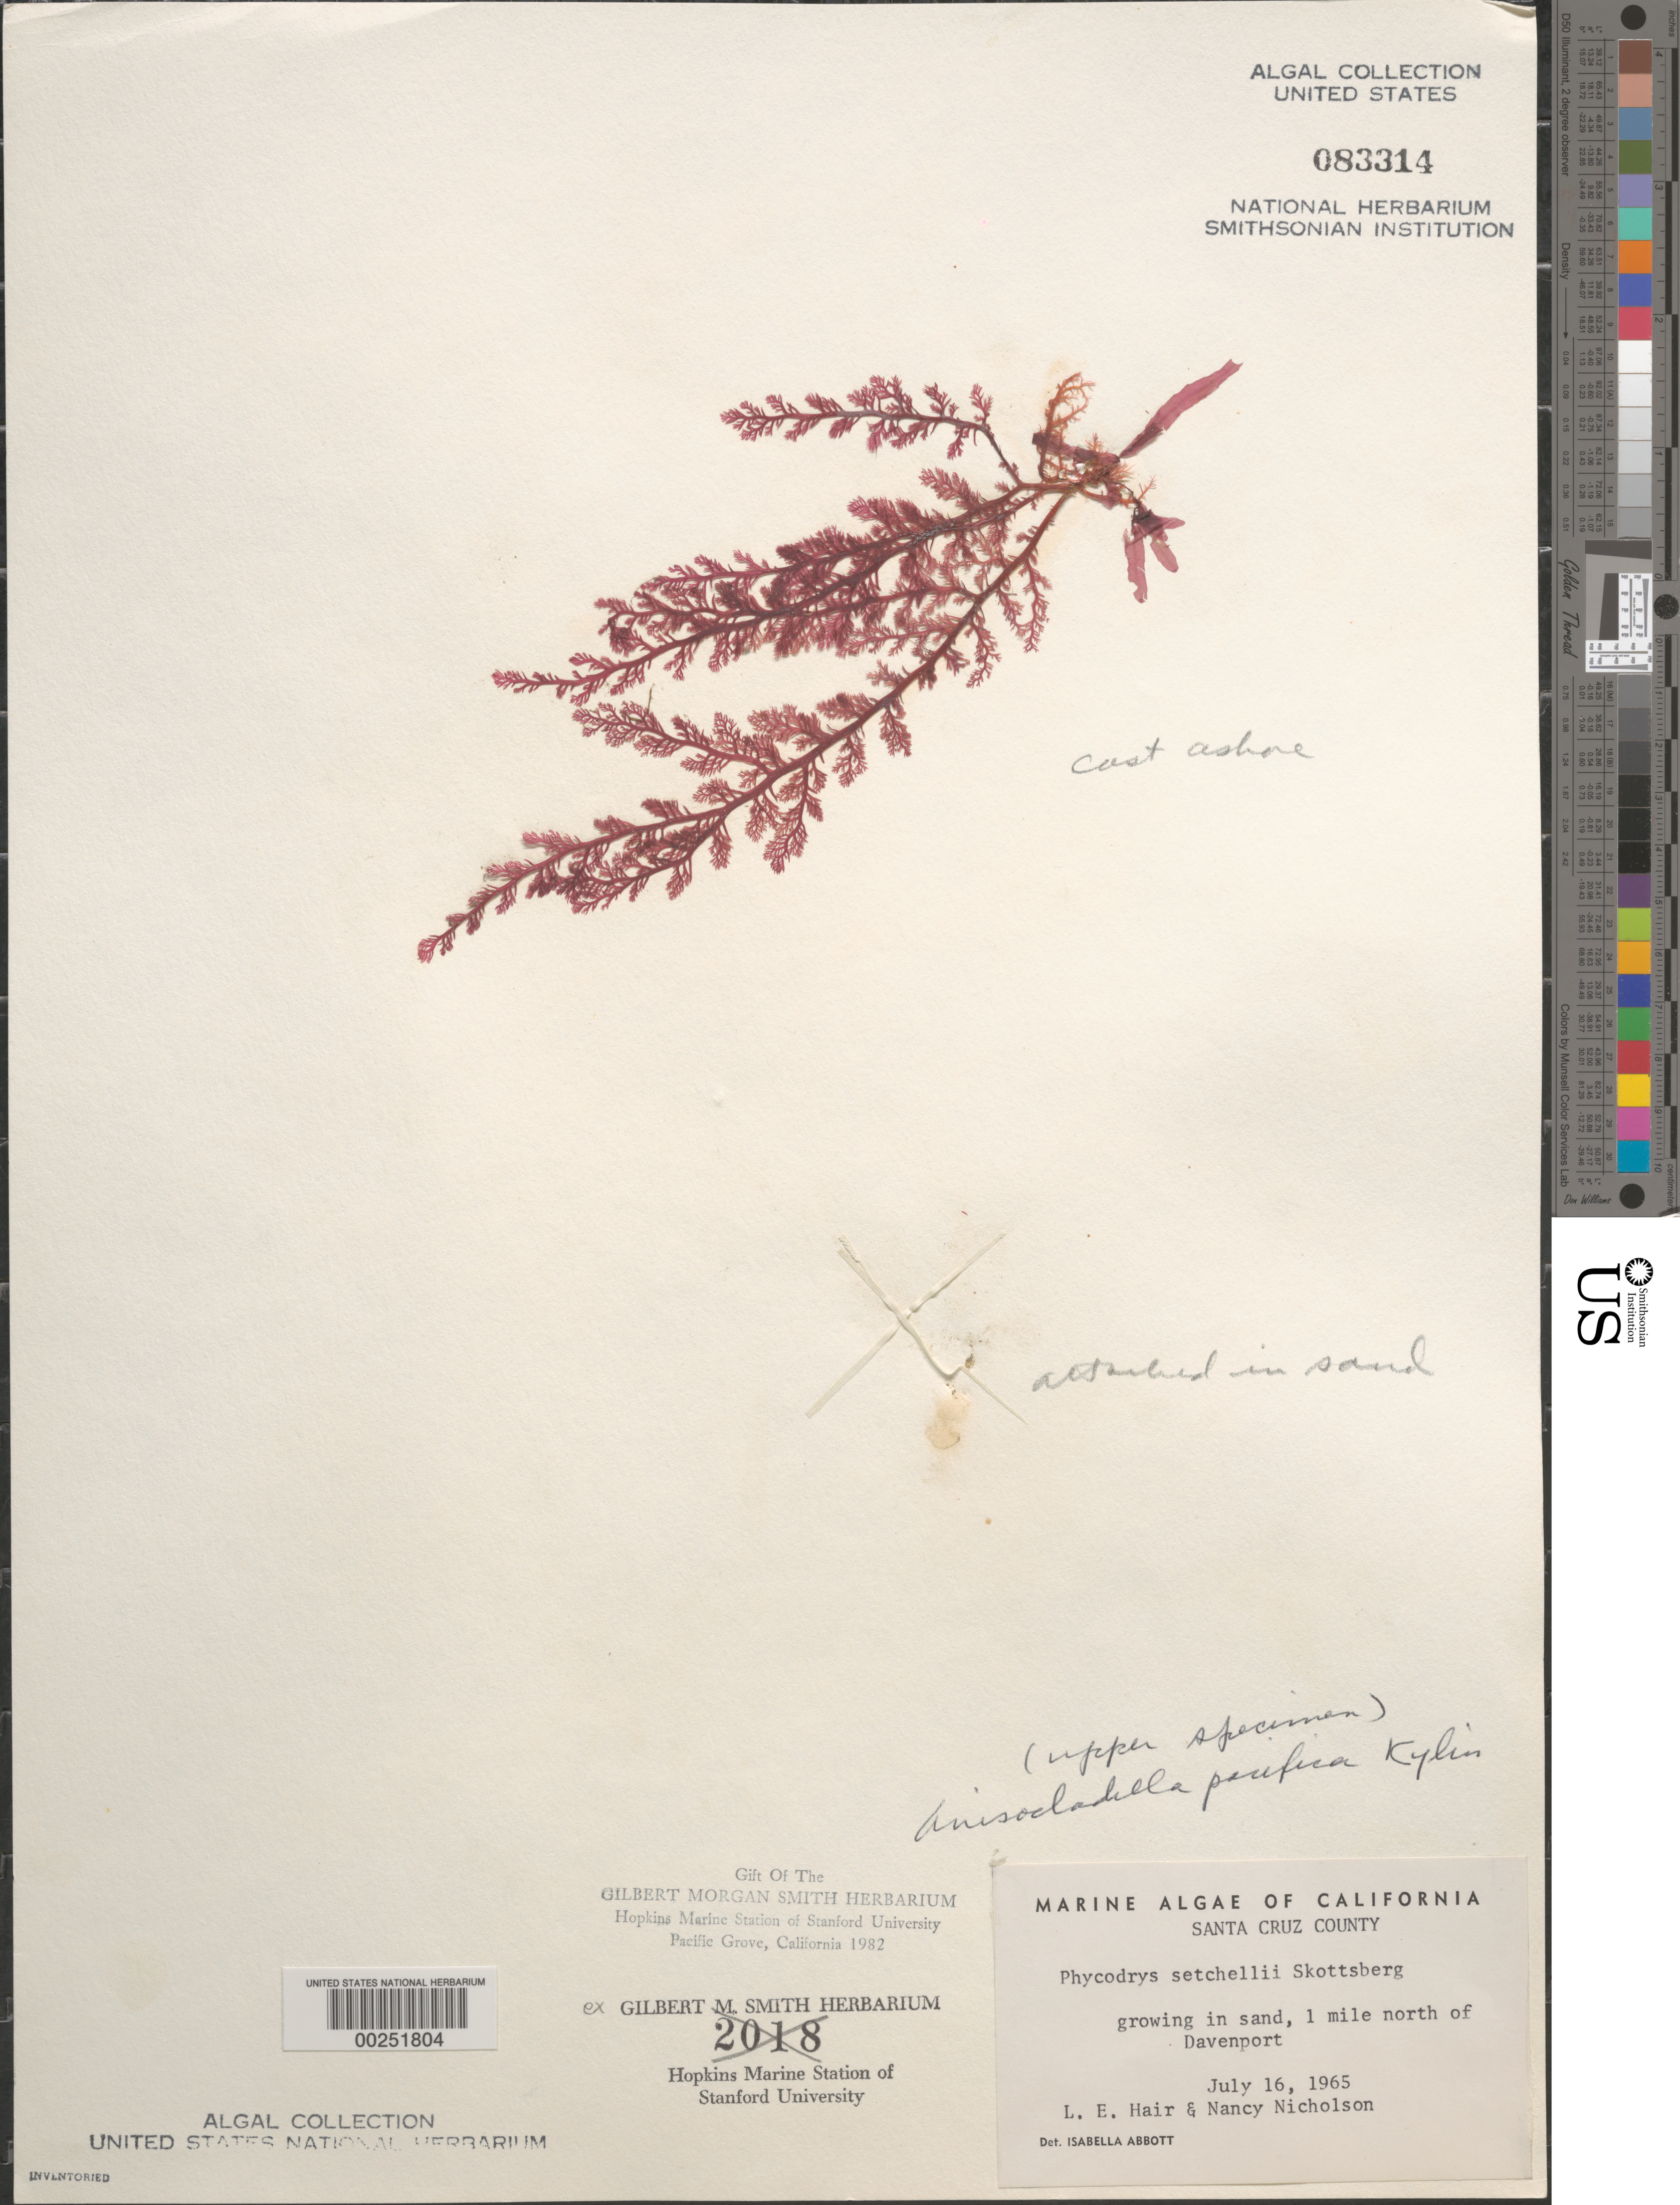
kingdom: Plantae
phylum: Rhodophyta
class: Florideophyceae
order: Ceramiales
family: Delesseriaceae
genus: Anisocladella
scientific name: Anisocladella pacifica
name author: Kylin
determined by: Abbott, Isabella A.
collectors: L. Hair & N. Nicholson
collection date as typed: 16 Jul 1965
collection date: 1965-07-16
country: United States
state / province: California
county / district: Santa Cruz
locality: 1 mile north of Davenport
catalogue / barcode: US 83314